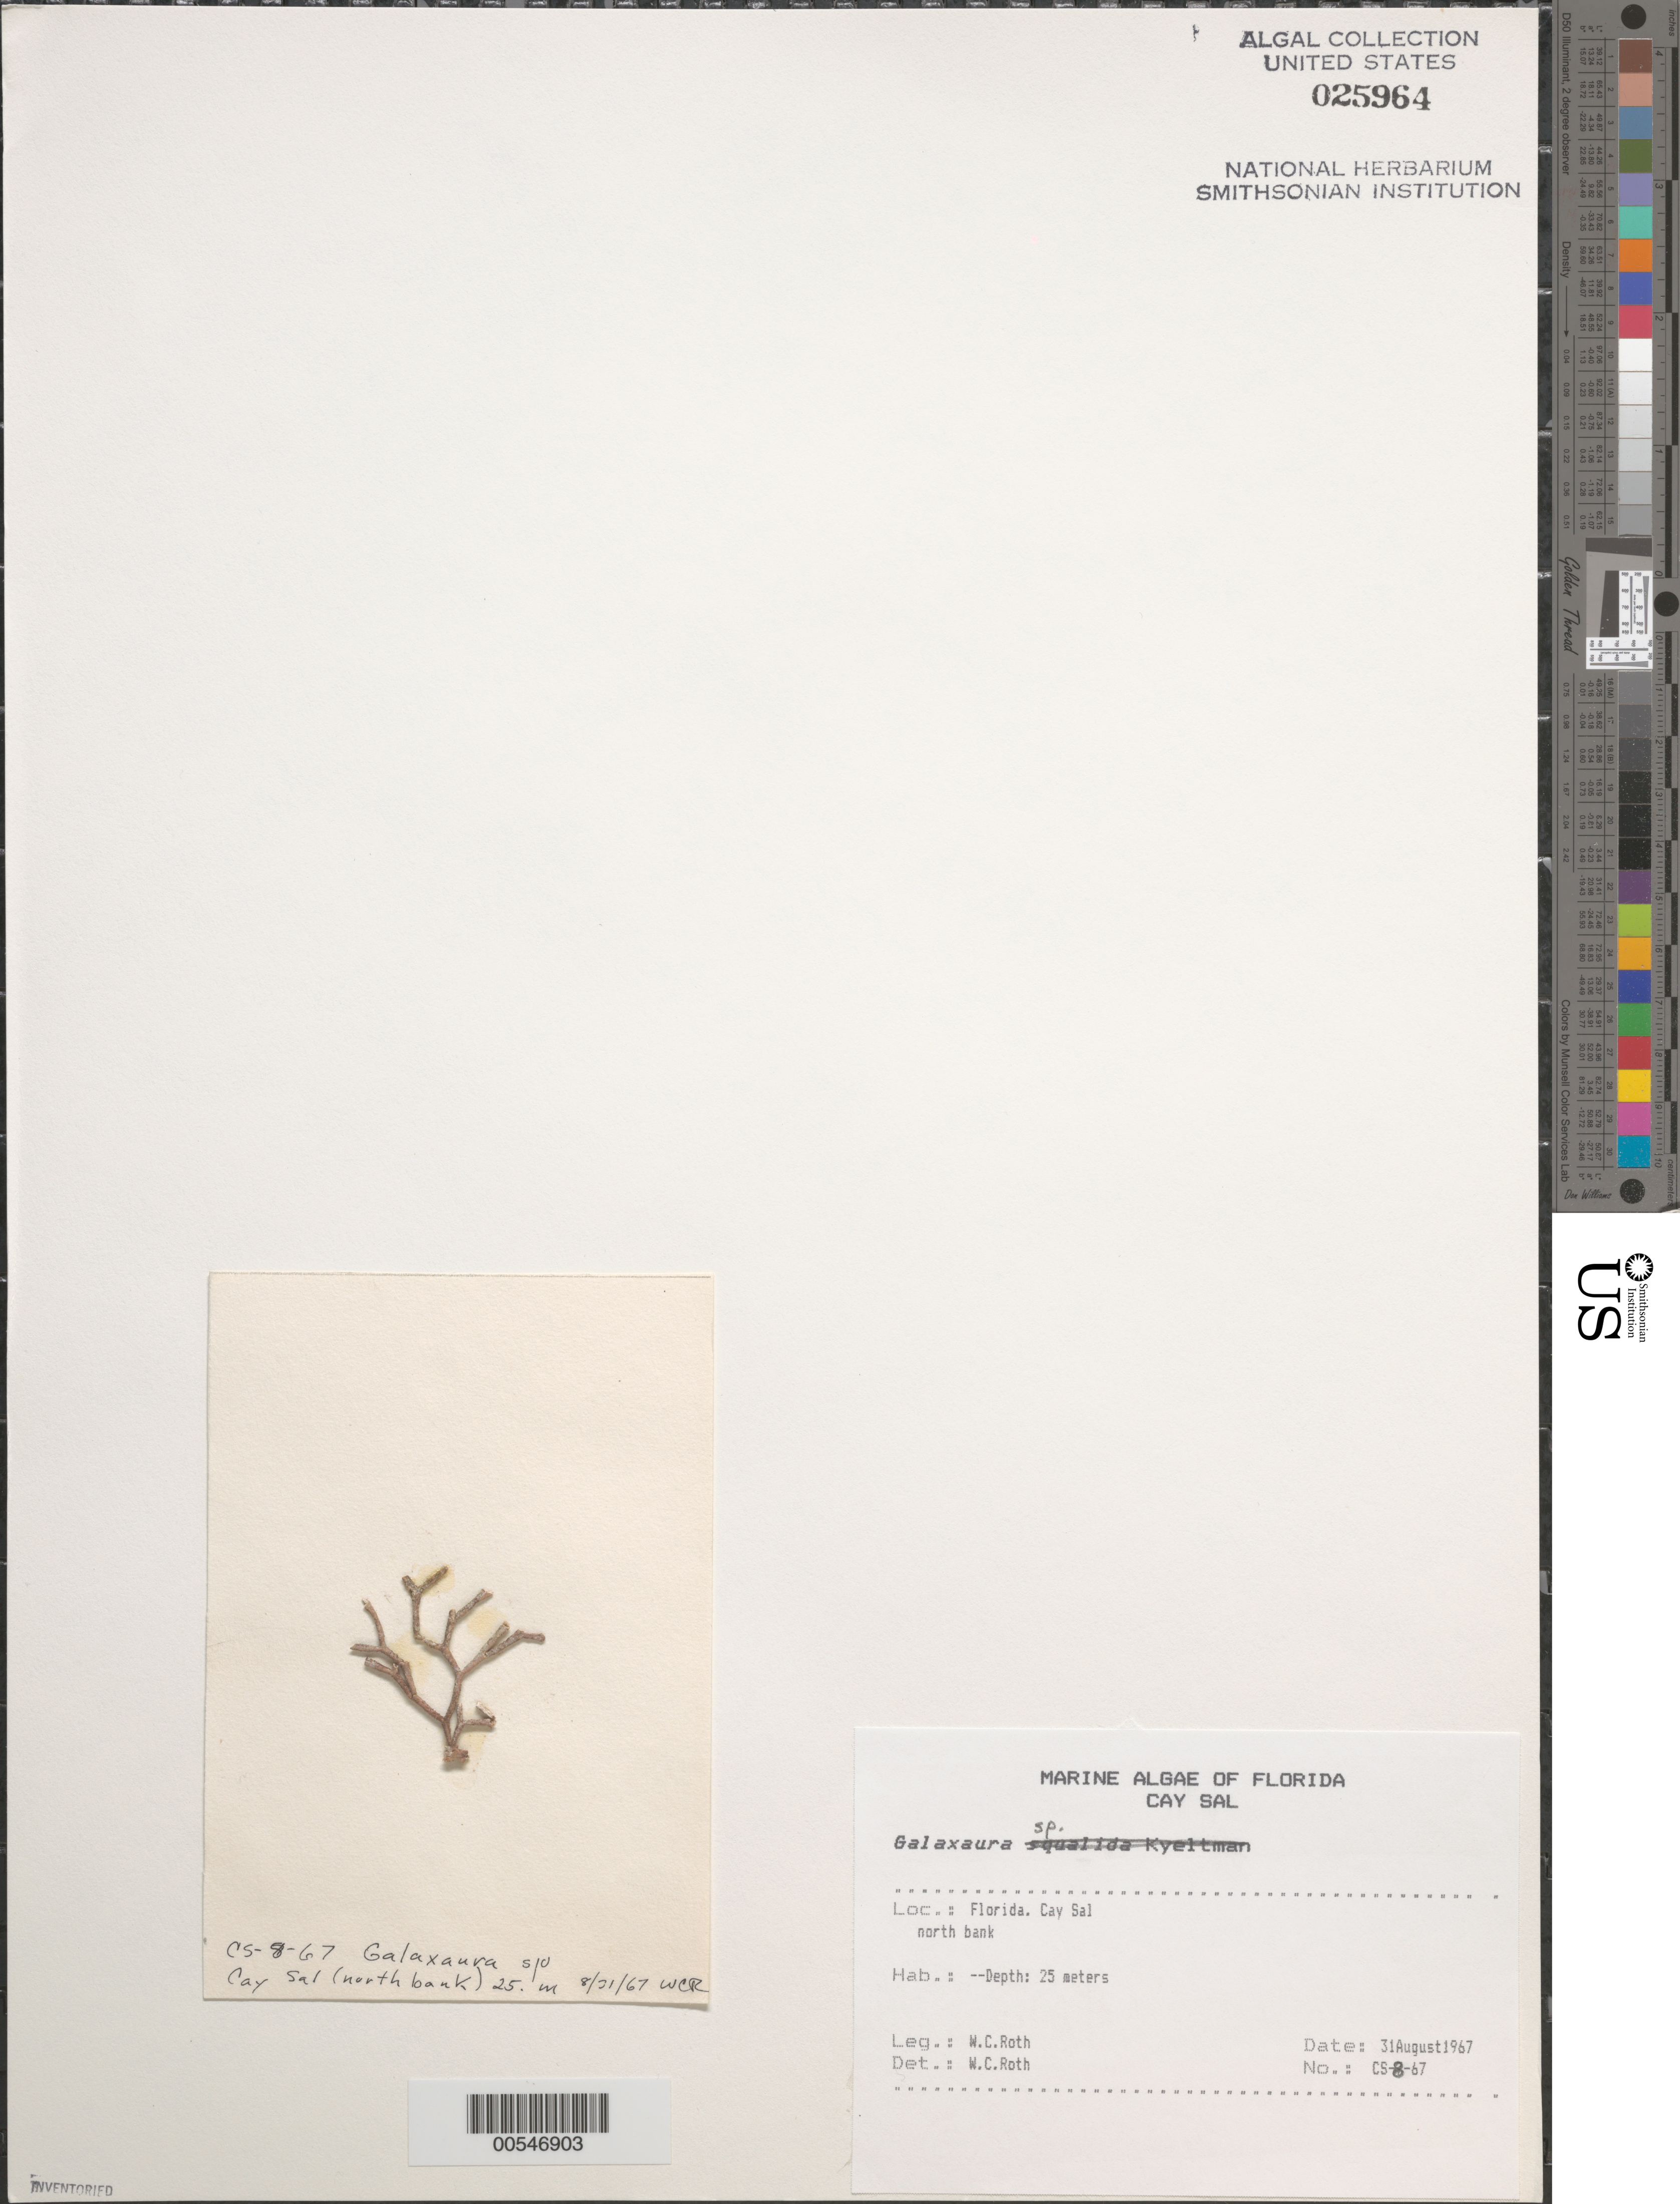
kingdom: Plantae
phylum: Rhodophyta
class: Florideophyceae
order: Nemaliales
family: Galaxauraceae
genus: Galaxaura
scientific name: Galaxaura sp.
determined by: Roth, W. C.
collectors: W. C. Roth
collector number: Cs-8-67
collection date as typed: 31 Aug 1967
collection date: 1967-08-31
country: United States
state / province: Florida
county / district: Monroe County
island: Cay Sal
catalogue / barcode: US 25964